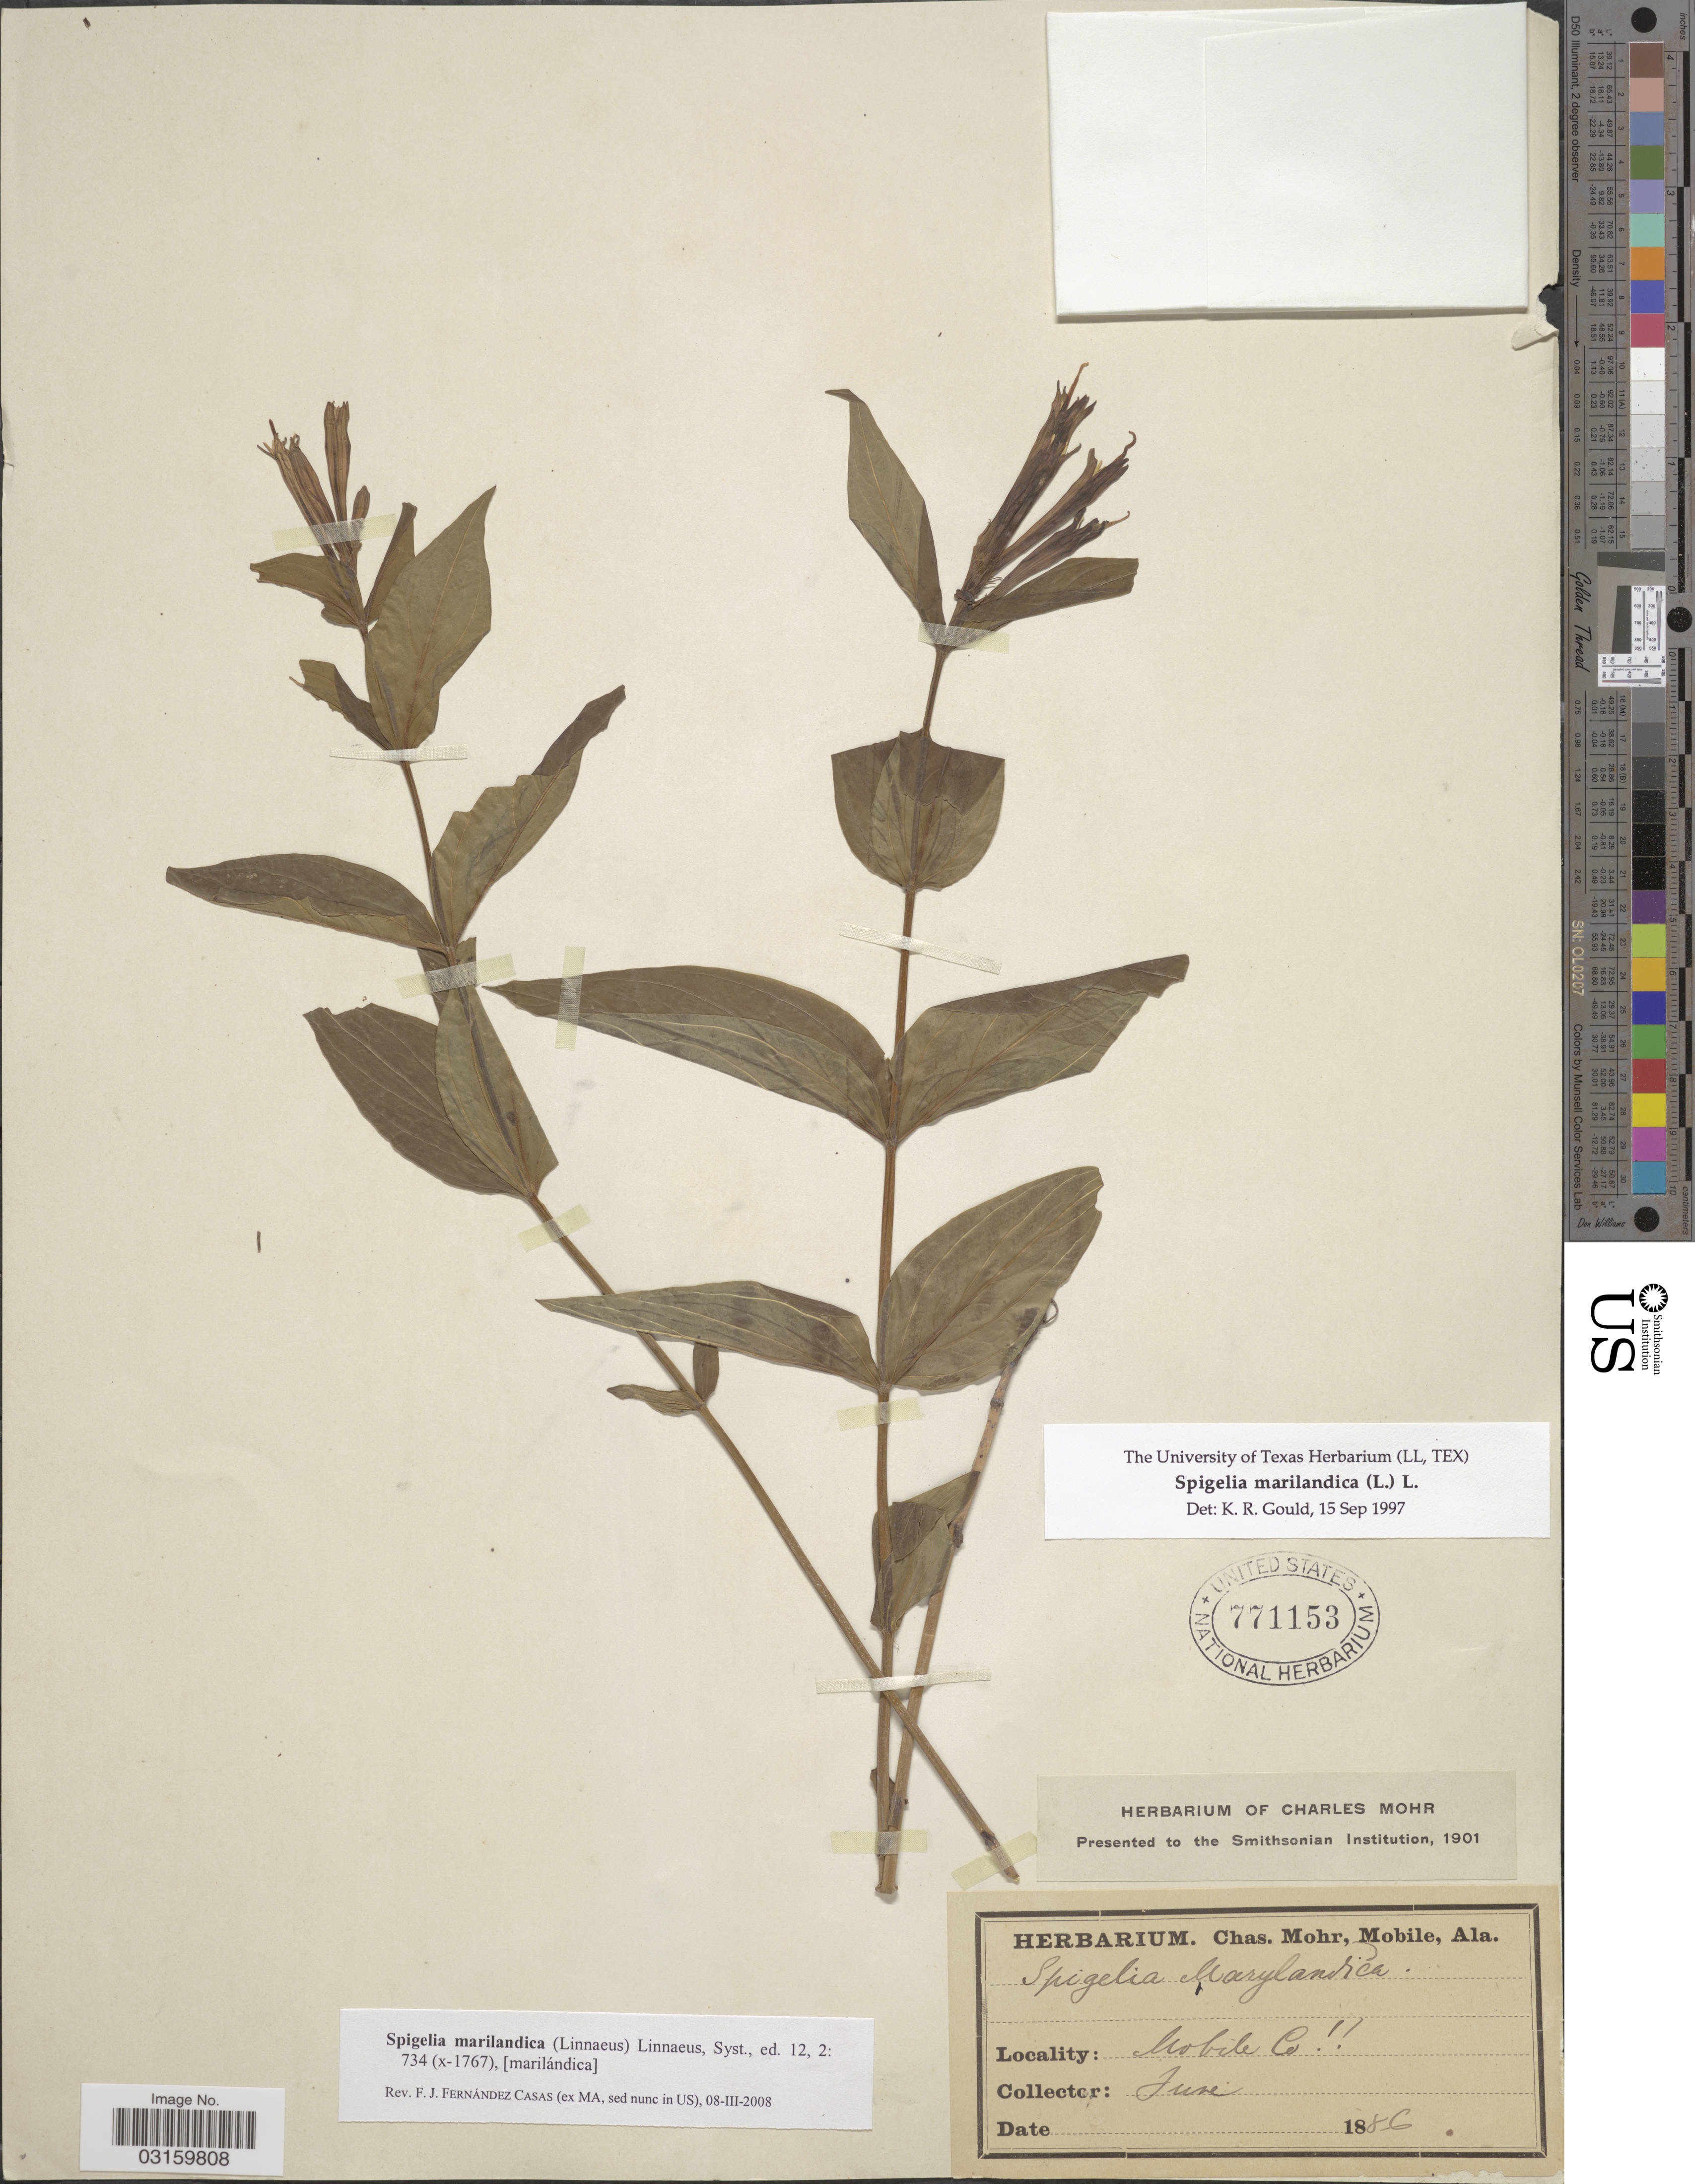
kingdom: Plantae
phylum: Tracheophyta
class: Magnoliopsida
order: Gentianales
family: Loganiaceae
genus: Spigelia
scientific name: Spigelia marilandica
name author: (L.) L.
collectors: June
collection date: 1866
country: United States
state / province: Alabama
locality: Mobile Co.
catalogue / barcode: US 771153